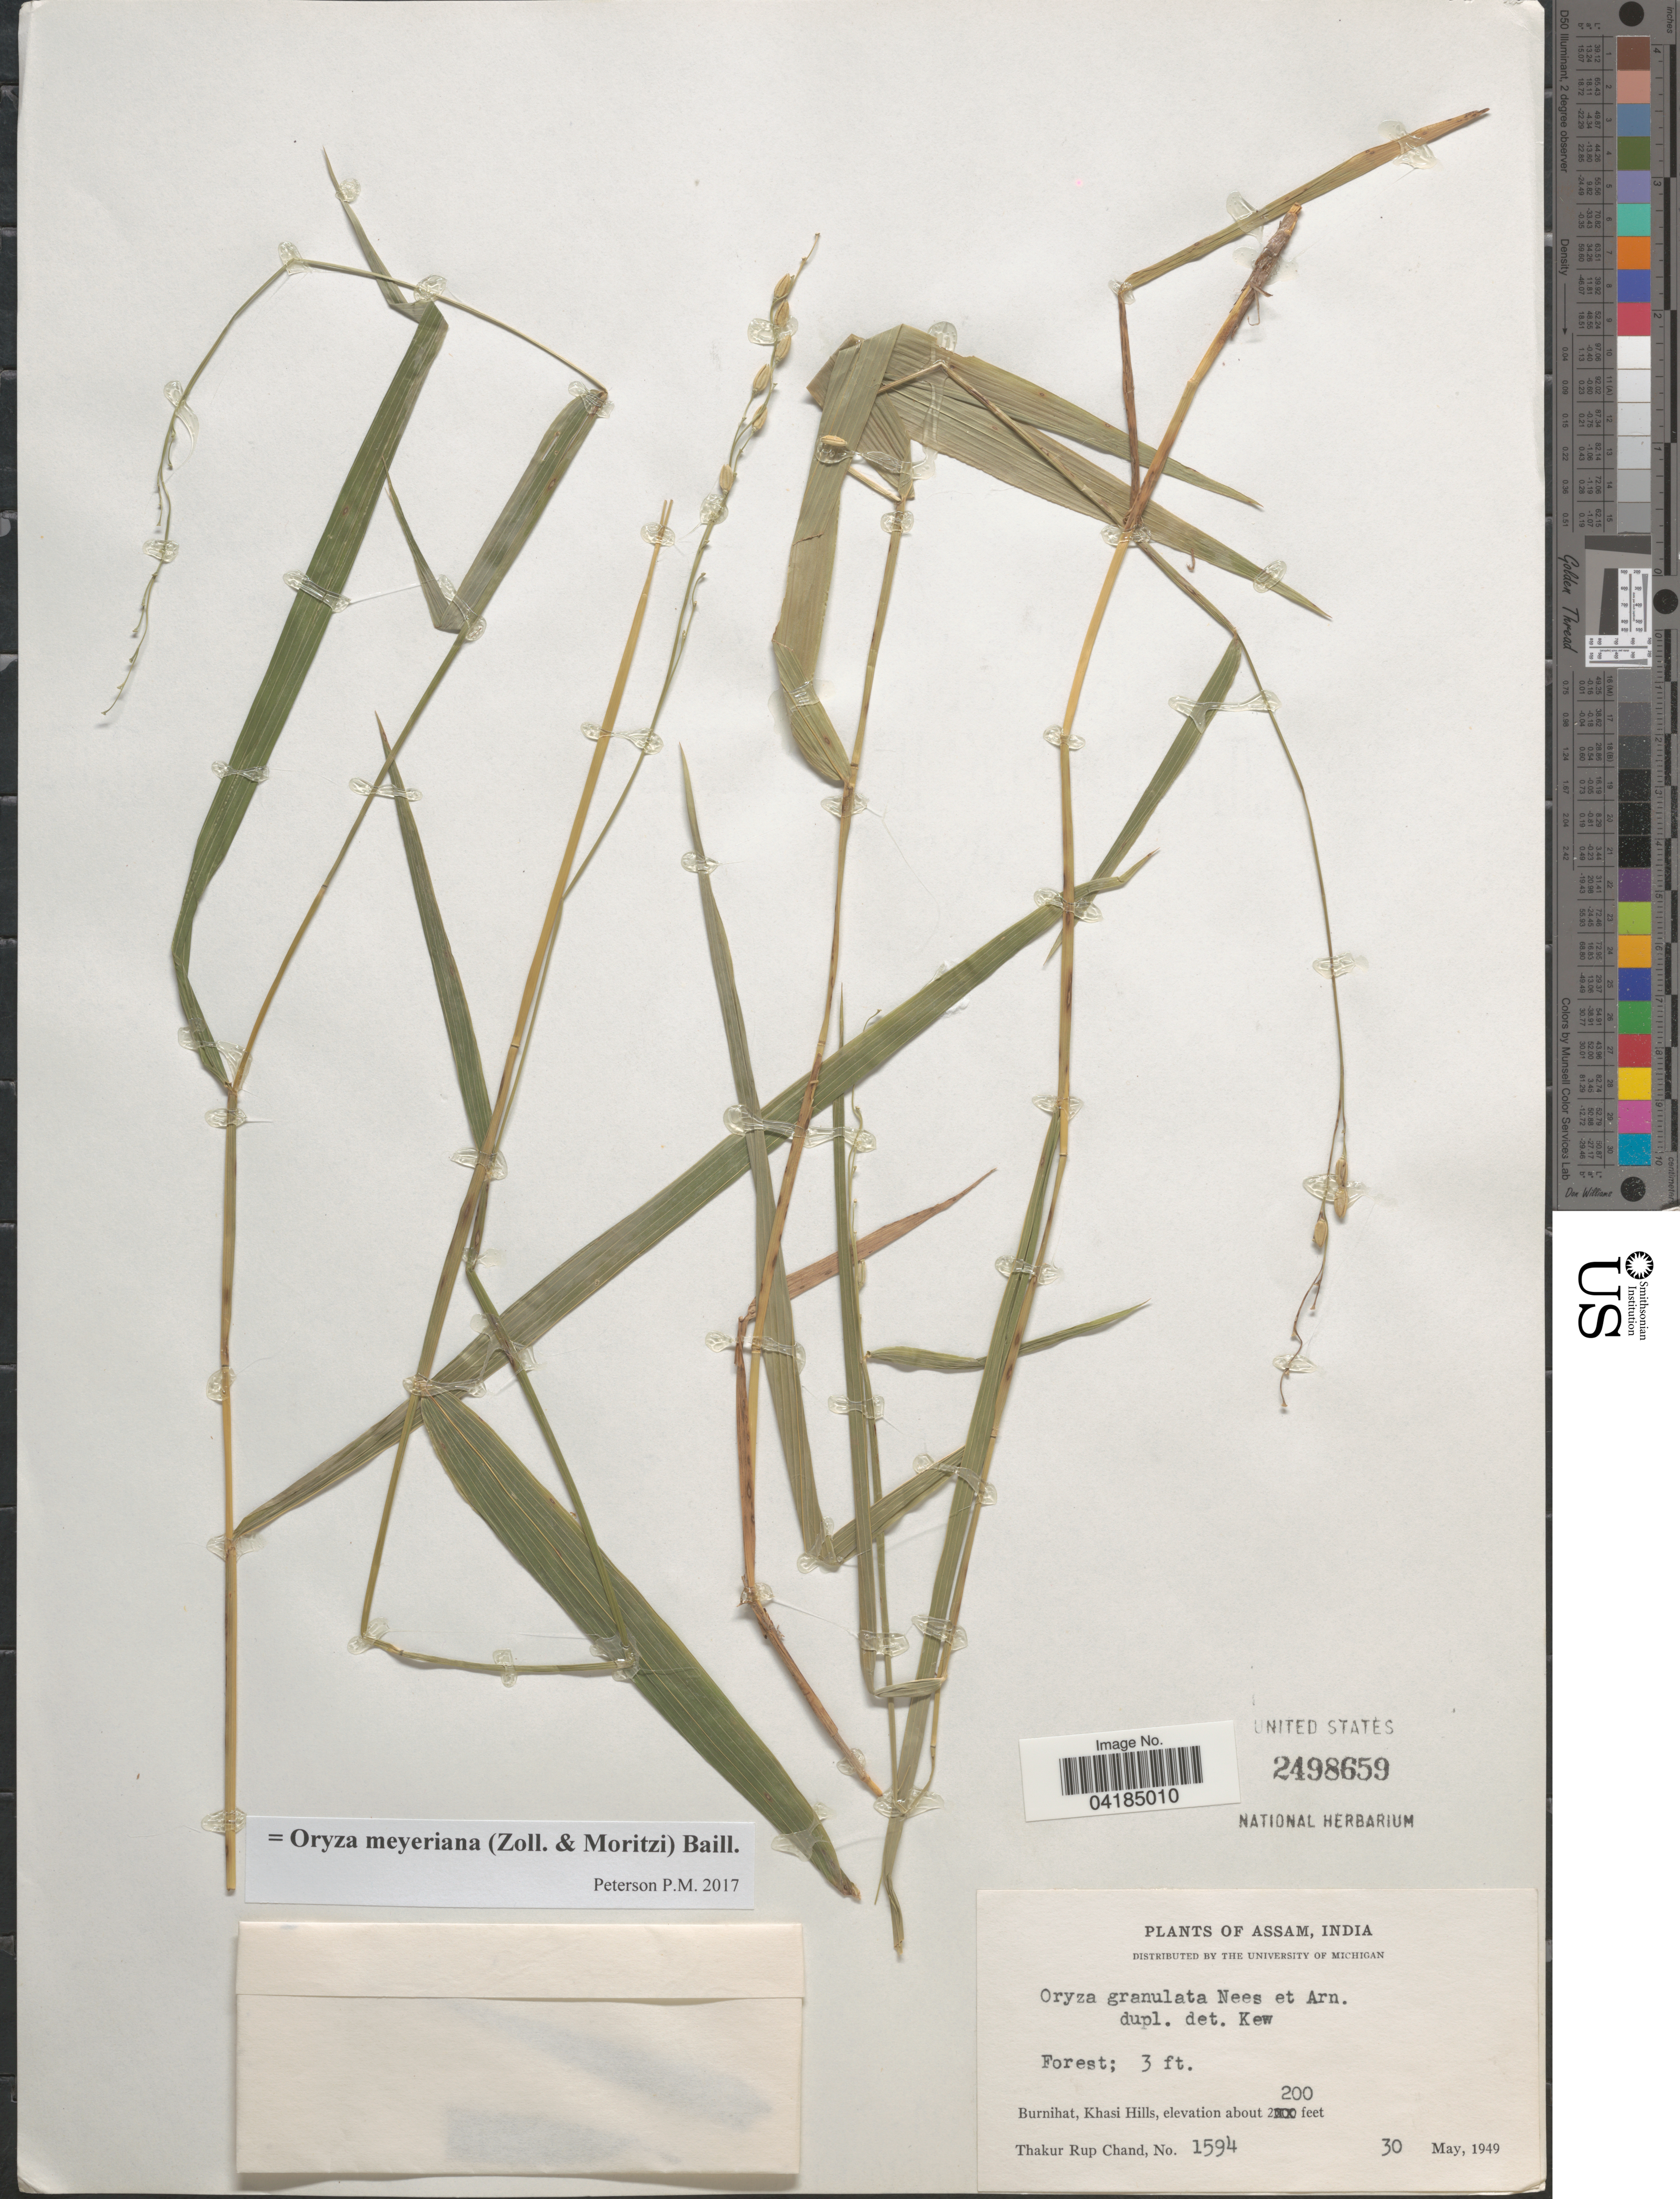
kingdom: Plantae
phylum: Tracheophyta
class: Liliopsida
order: Poales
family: Poaceae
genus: Oryza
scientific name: Oryza meyeriana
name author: (Zoll. & Mor.) Baill.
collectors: T. R. Chand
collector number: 1594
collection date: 1949-05-30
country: India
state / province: Assam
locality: Burnihat, Khasi Hills.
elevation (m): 61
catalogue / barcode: US 2498659